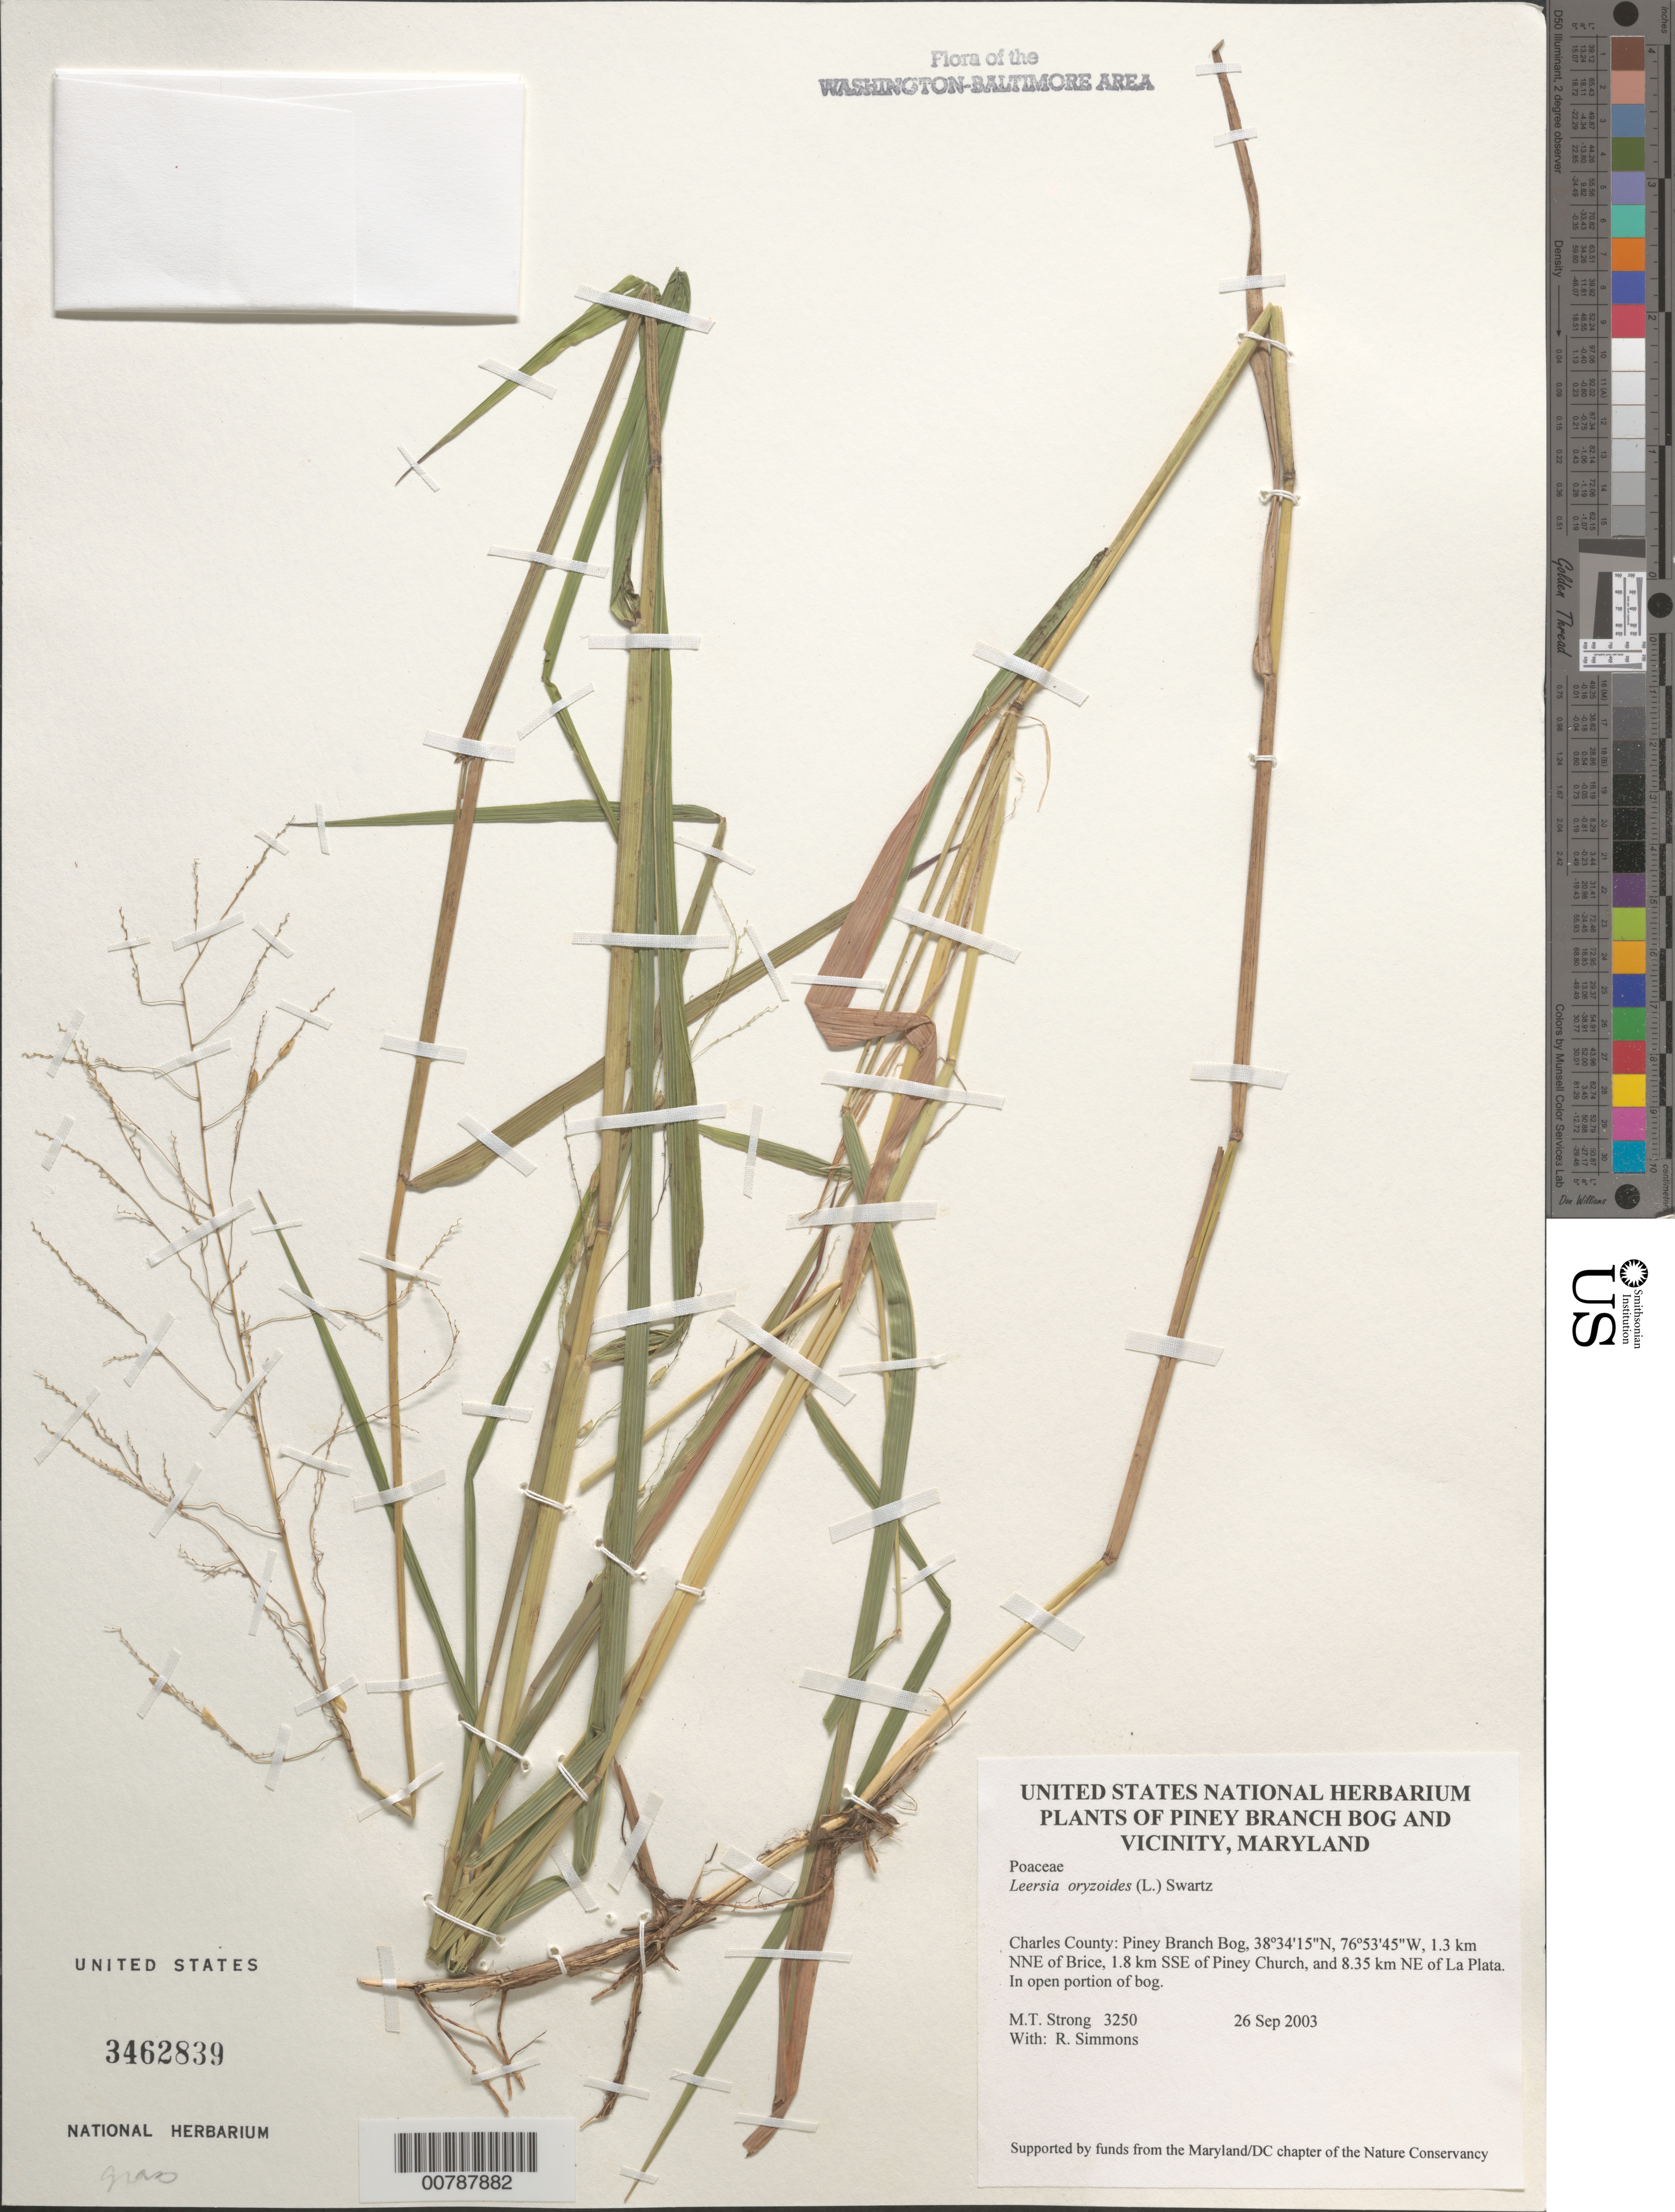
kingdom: Plantae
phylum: Tracheophyta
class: Liliopsida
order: Poales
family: Poaceae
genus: Leersia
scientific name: Leersia oryzoides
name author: (L.) Sw.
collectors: M. T. Strong & R. H. Simmons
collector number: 3250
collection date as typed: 26 Sep 2003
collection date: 2003-09-26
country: United States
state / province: Maryland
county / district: Charles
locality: Piney Branch Bog, 1.3 km NNE of Brice, 1.8 km SSE of Piney Church, and 8.35 km NE of La Plata.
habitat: In open portion of bog.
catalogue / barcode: US 3462839